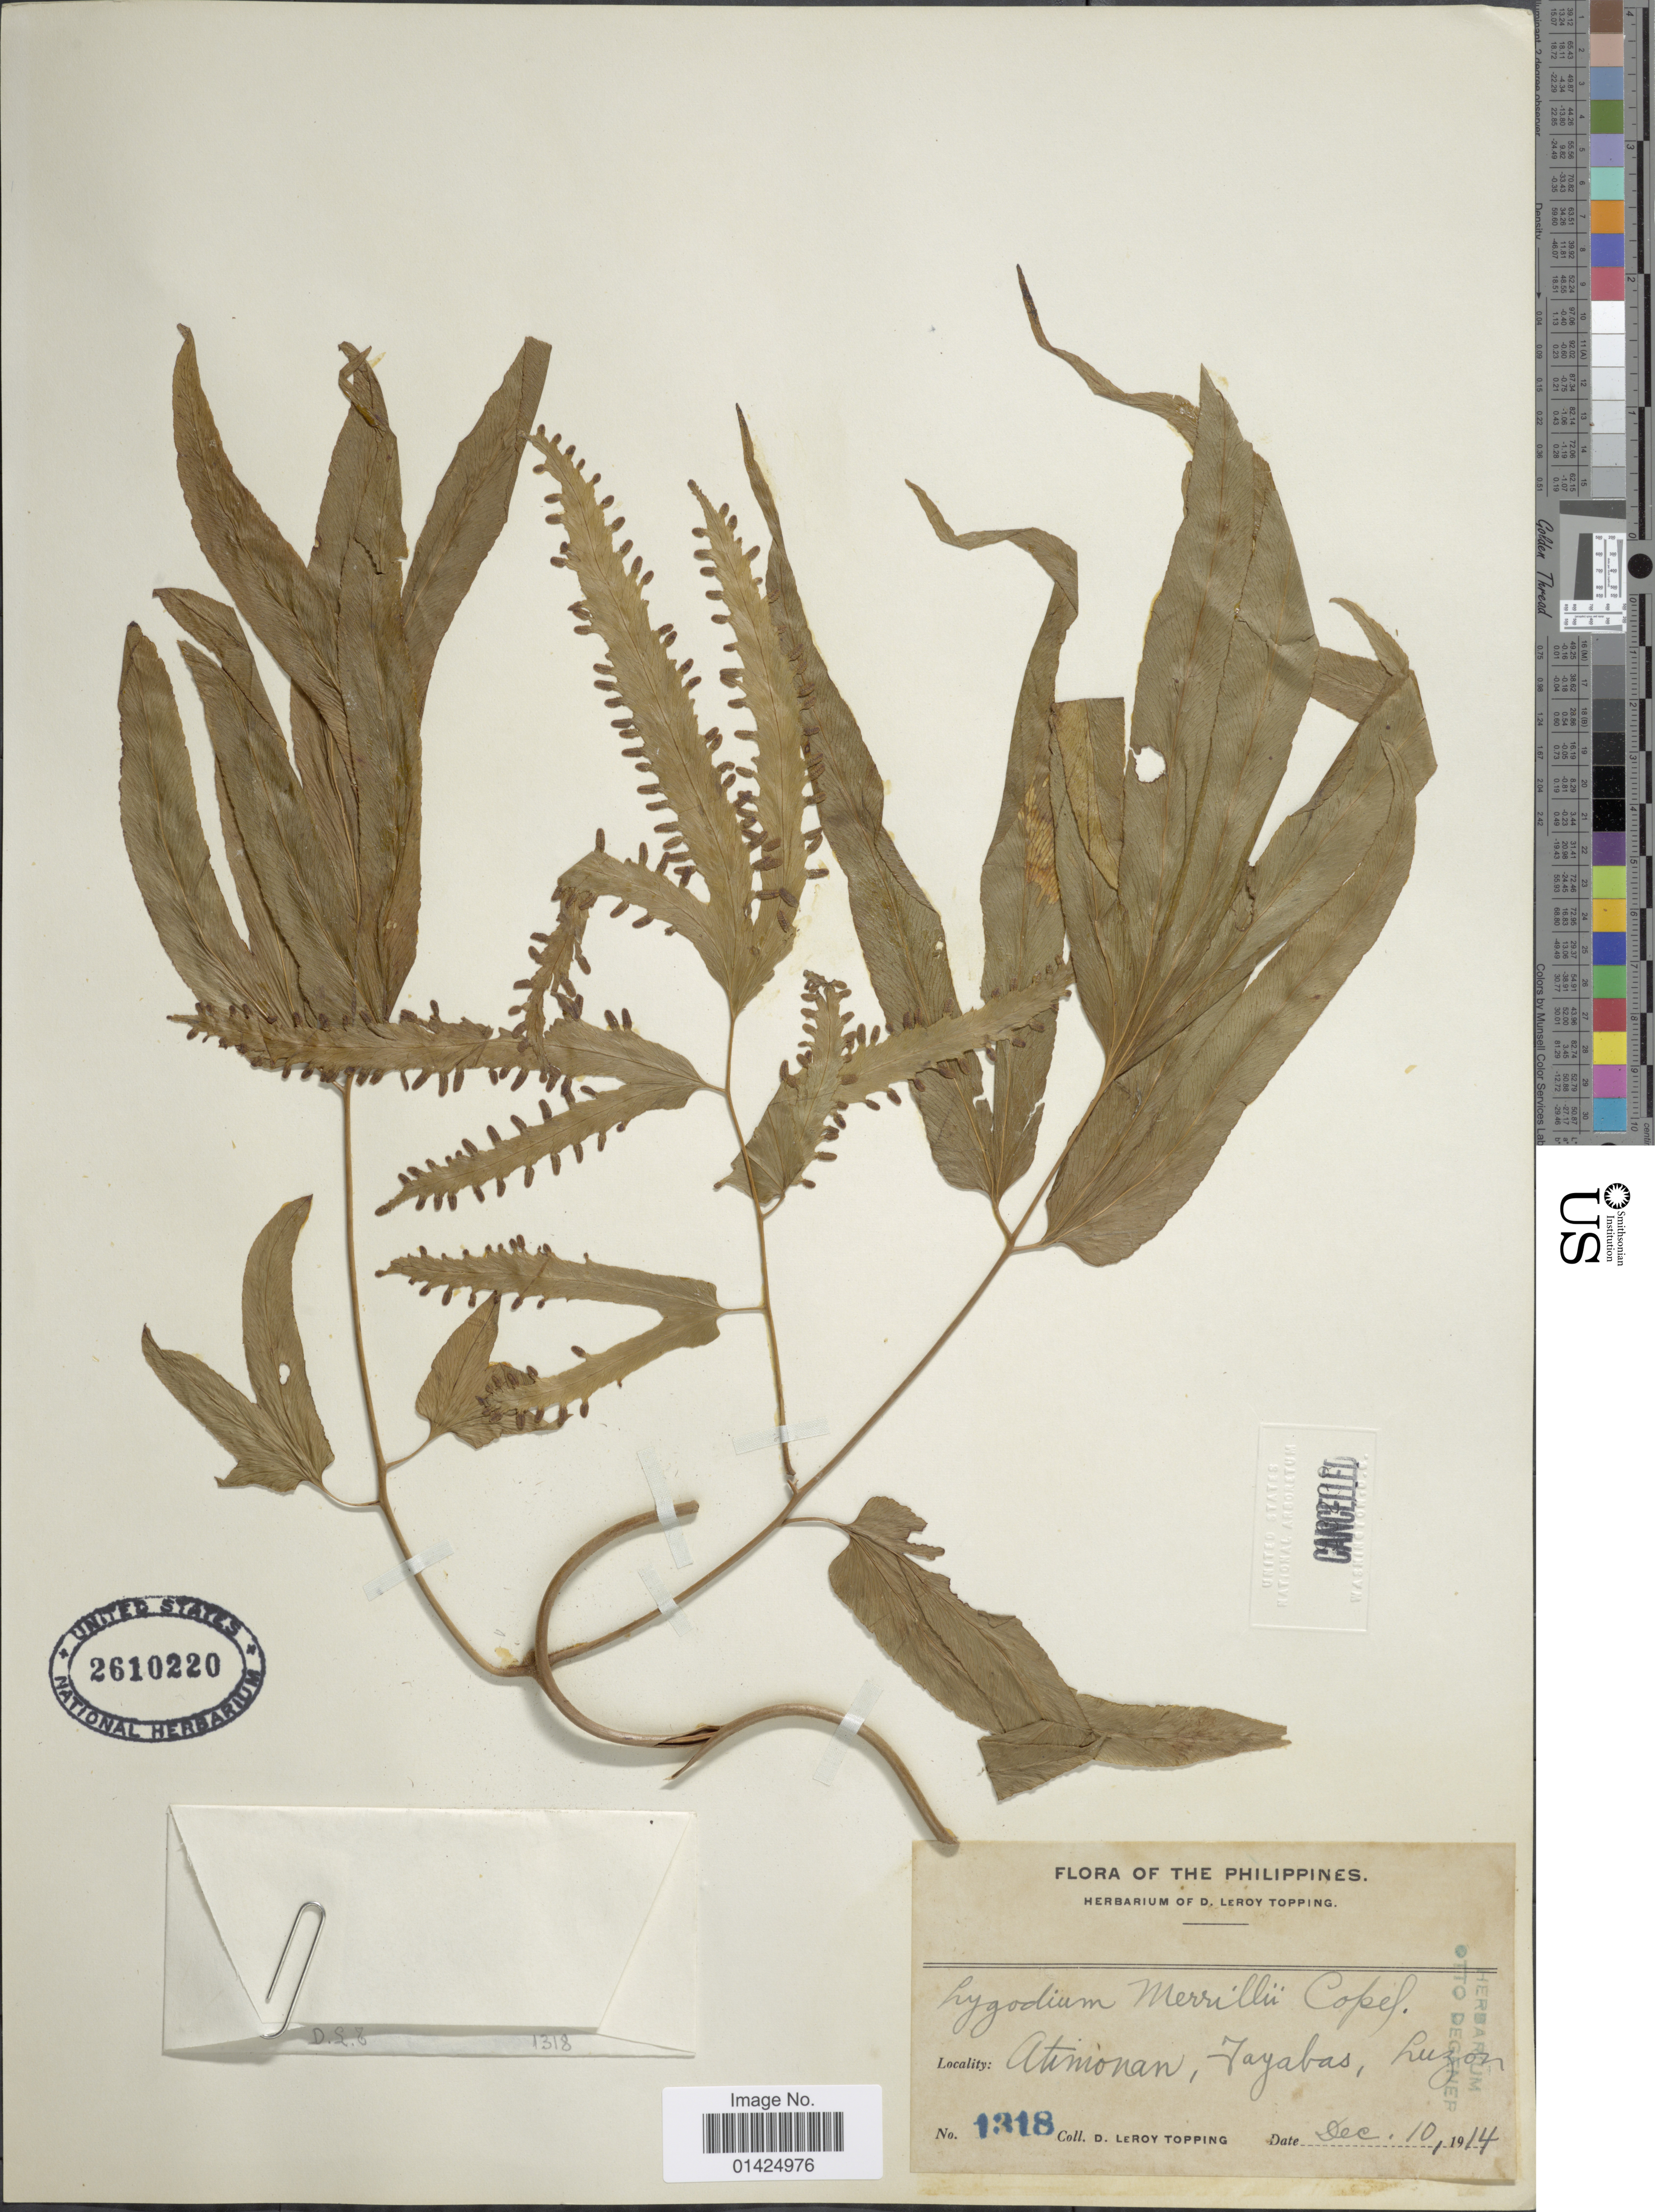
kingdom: Plantae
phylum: Tracheophyta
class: Polypodiopsida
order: Schizaeales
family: Lygodiaceae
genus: Lygodium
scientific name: Lygodium merrillii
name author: Copel.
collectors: D. L. Topping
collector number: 1318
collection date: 1914-12-10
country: Philippines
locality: Atimonan, Tayabas, Luzon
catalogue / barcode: US 2610220